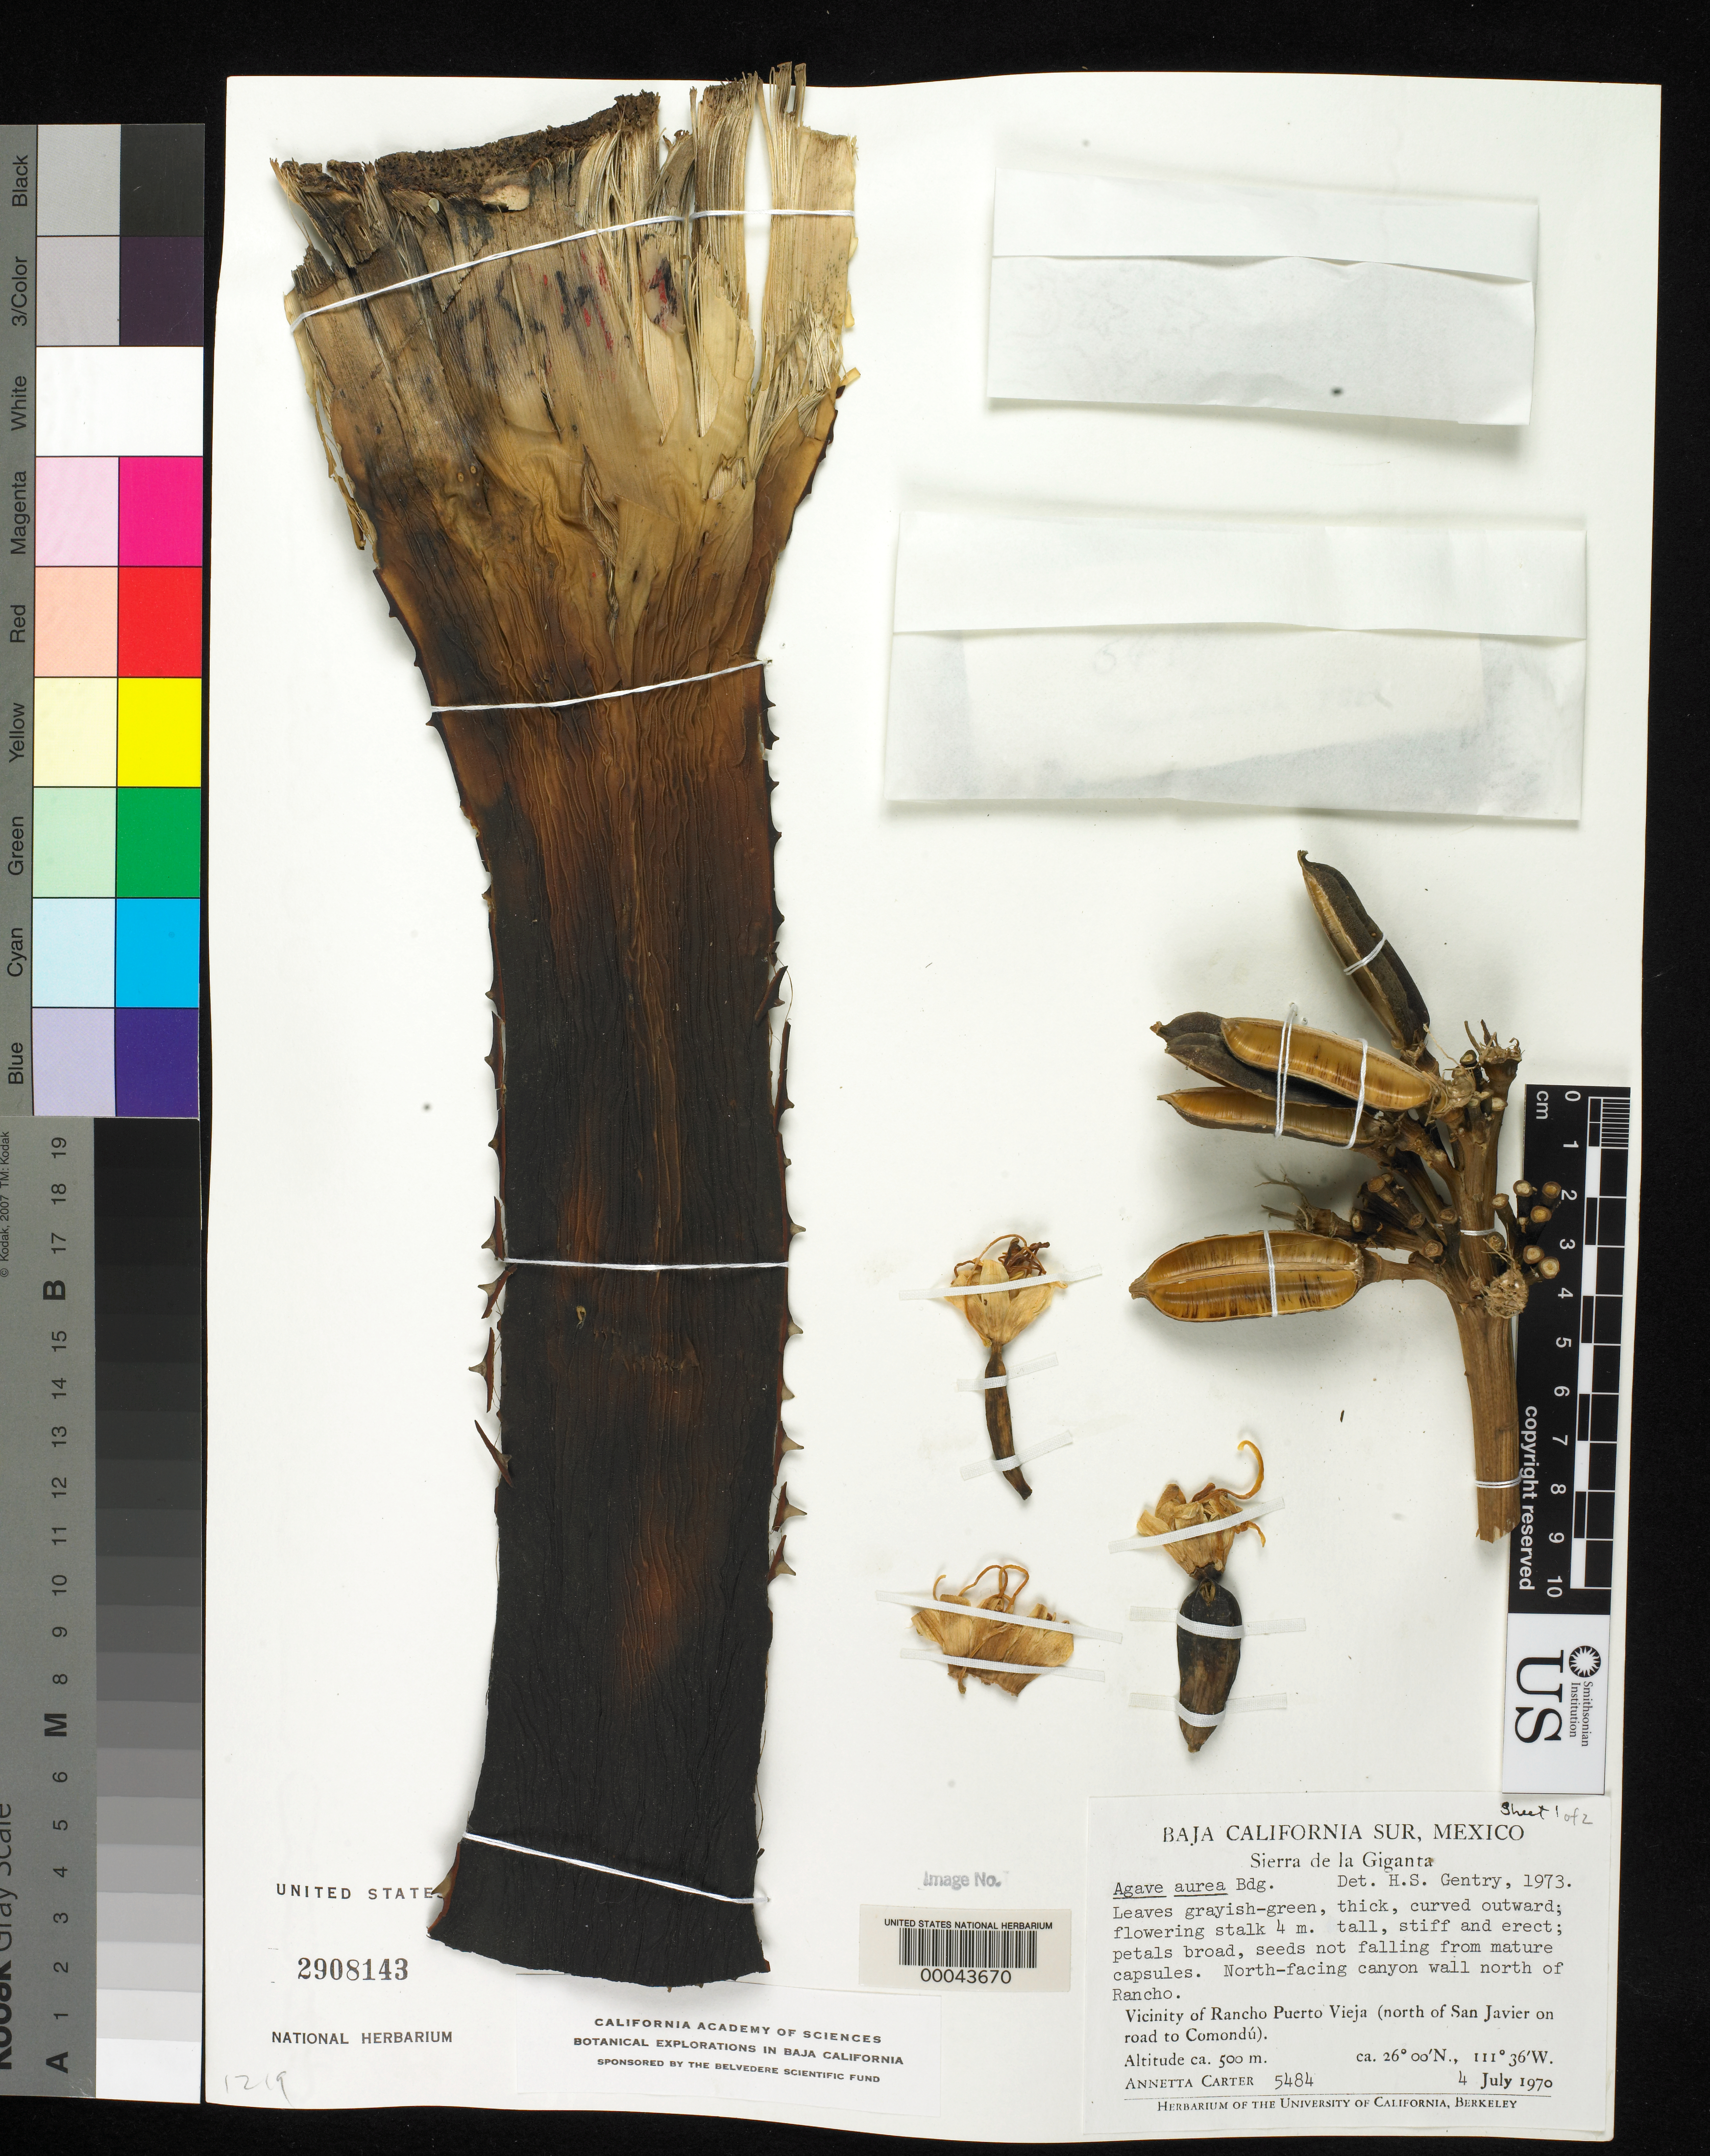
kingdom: Plantae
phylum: Tracheophyta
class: Liliopsida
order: Asparagales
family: Asparagaceae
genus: Agave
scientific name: Agave aurea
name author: Brandegee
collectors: A. M. Carter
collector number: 5484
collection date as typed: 04 Jul 1970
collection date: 1970-07-04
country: Mexico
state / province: Baja California Sur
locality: Vicinity of Rancho Puerto Vieja (N of Javier on road to Comondu)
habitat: North facing canyon wall north of rancho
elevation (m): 500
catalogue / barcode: US 2908143